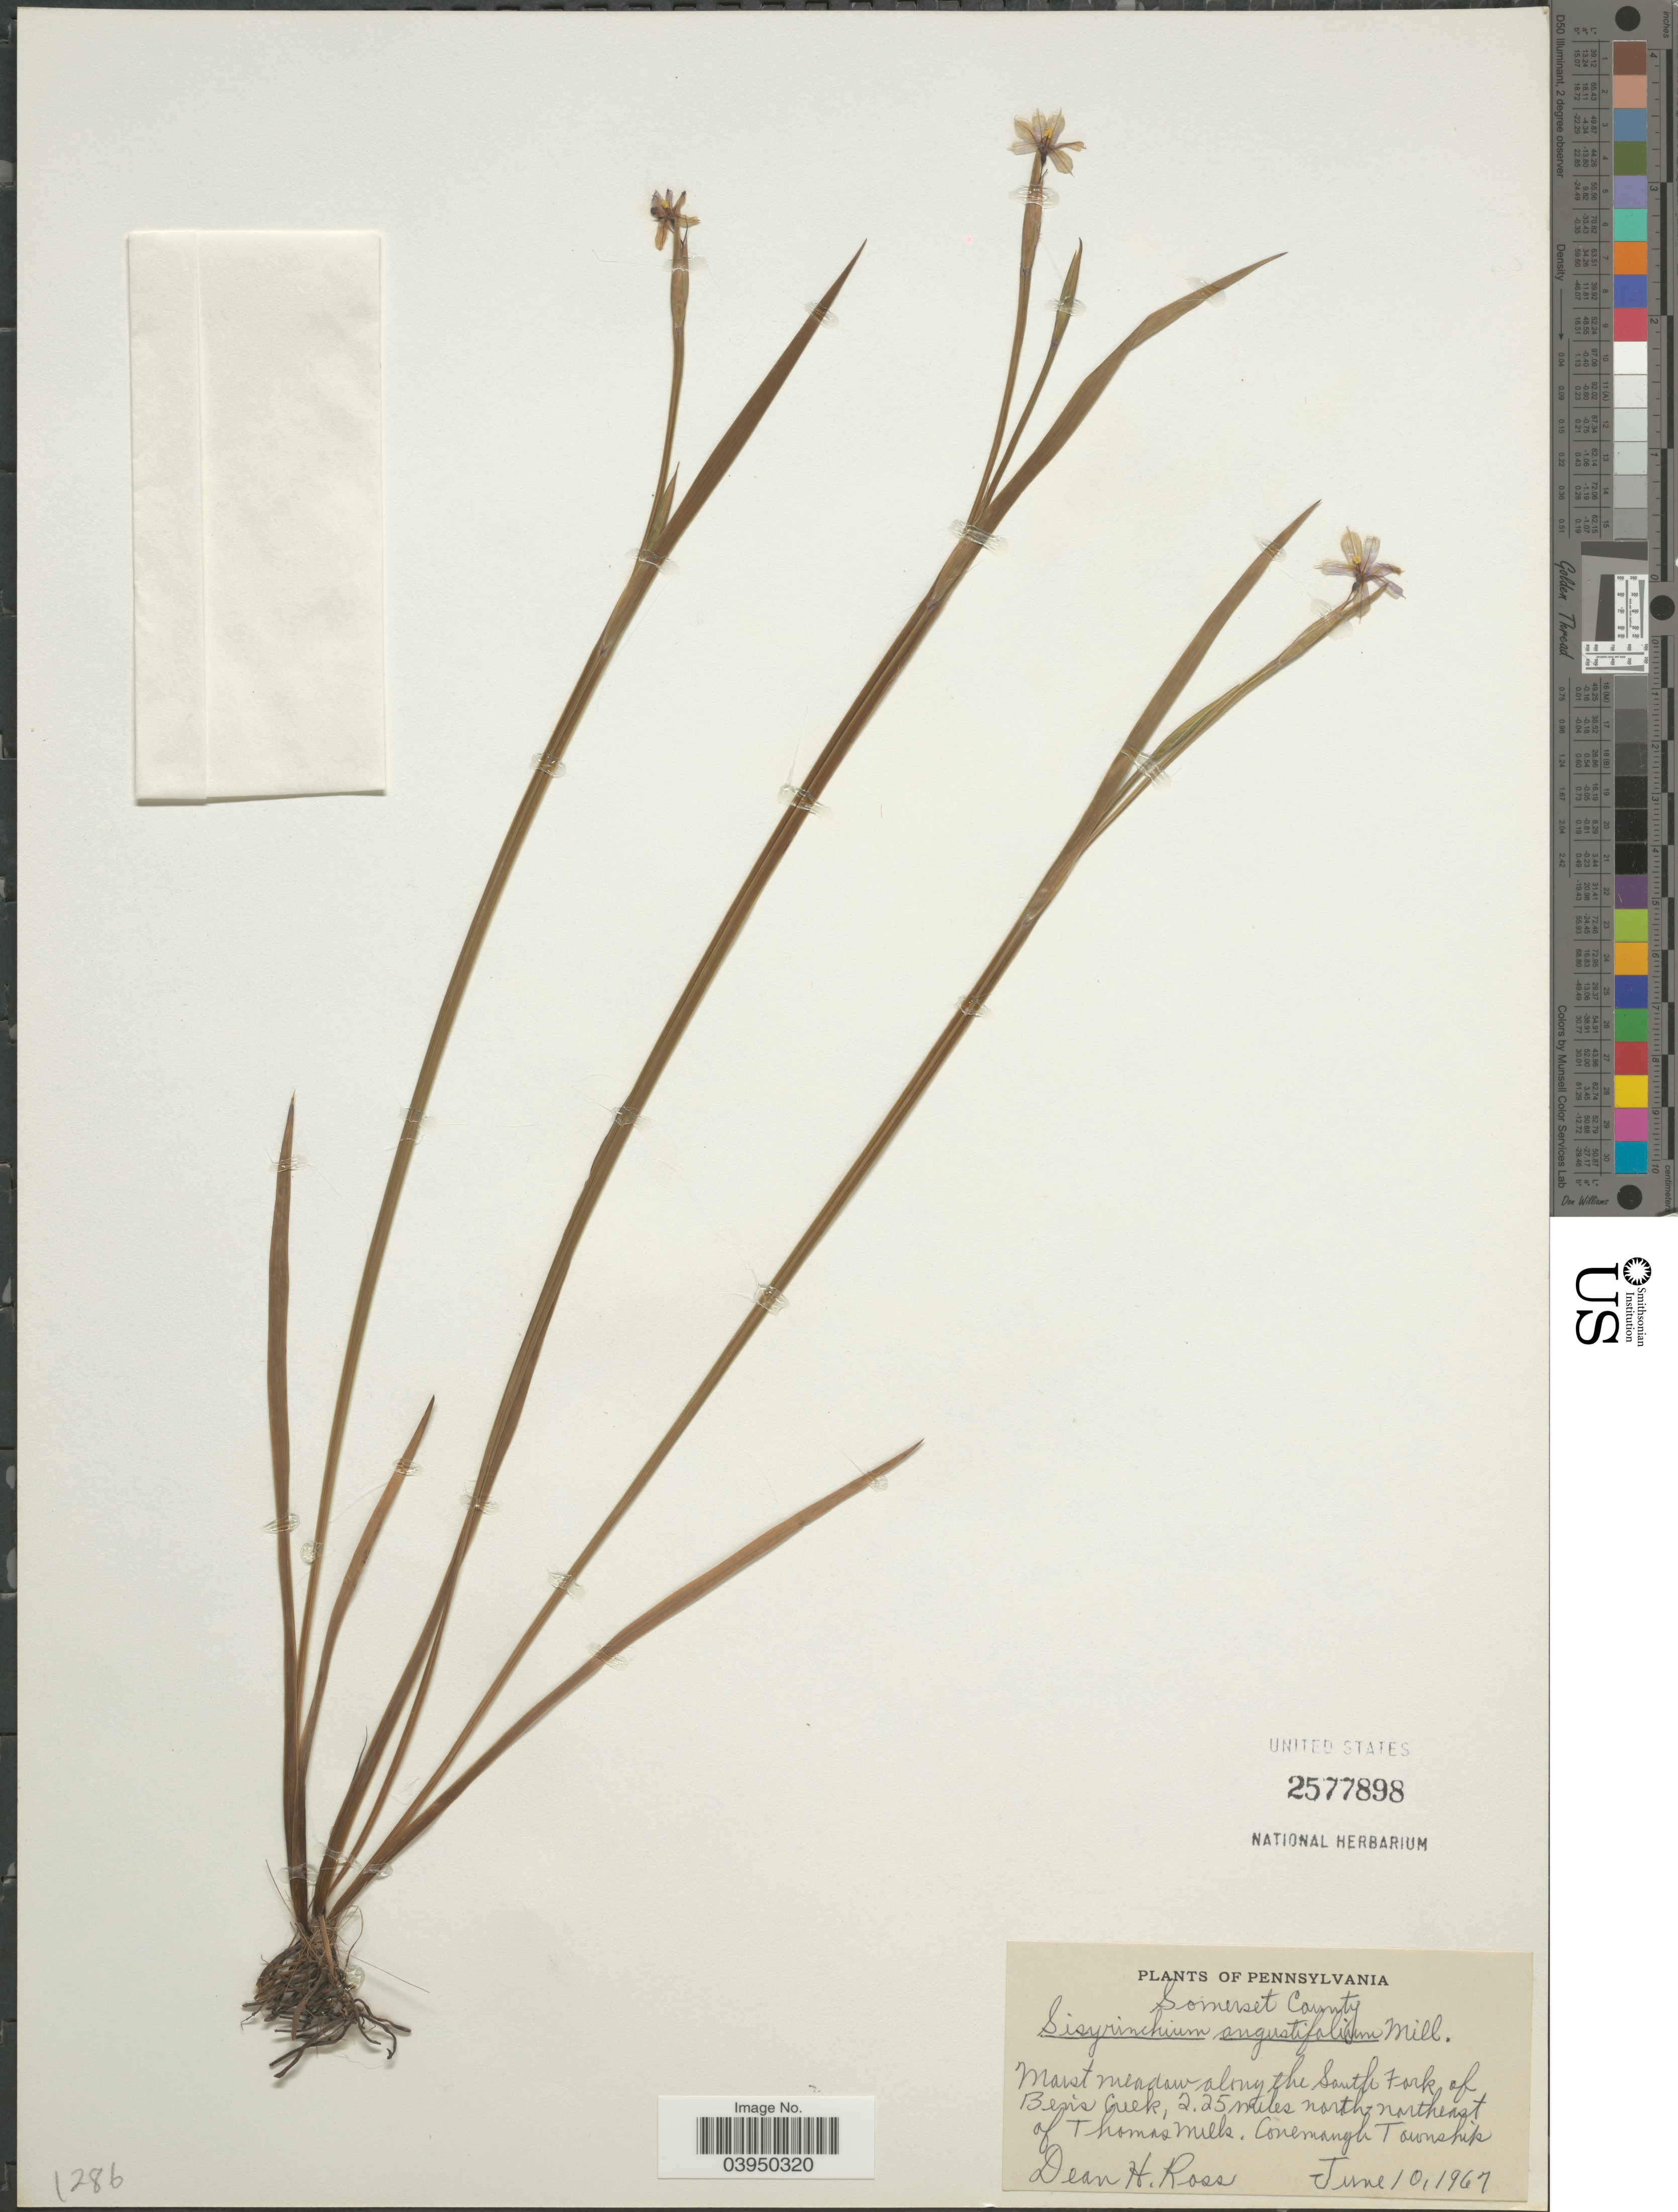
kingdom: Plantae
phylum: Tracheophyta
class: Liliopsida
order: Asparagales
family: Iridaceae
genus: Sisyrinchium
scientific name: Sisyrinchium angustifolium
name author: Mill.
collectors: D. Ross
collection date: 1967-06-10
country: United States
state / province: Pennsylvania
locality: Somerset County. Along the south Fork of Ben's Creek, 2.25 miles north-northeast of Thomas Mills. Conemaugh Township.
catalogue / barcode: US 2577898